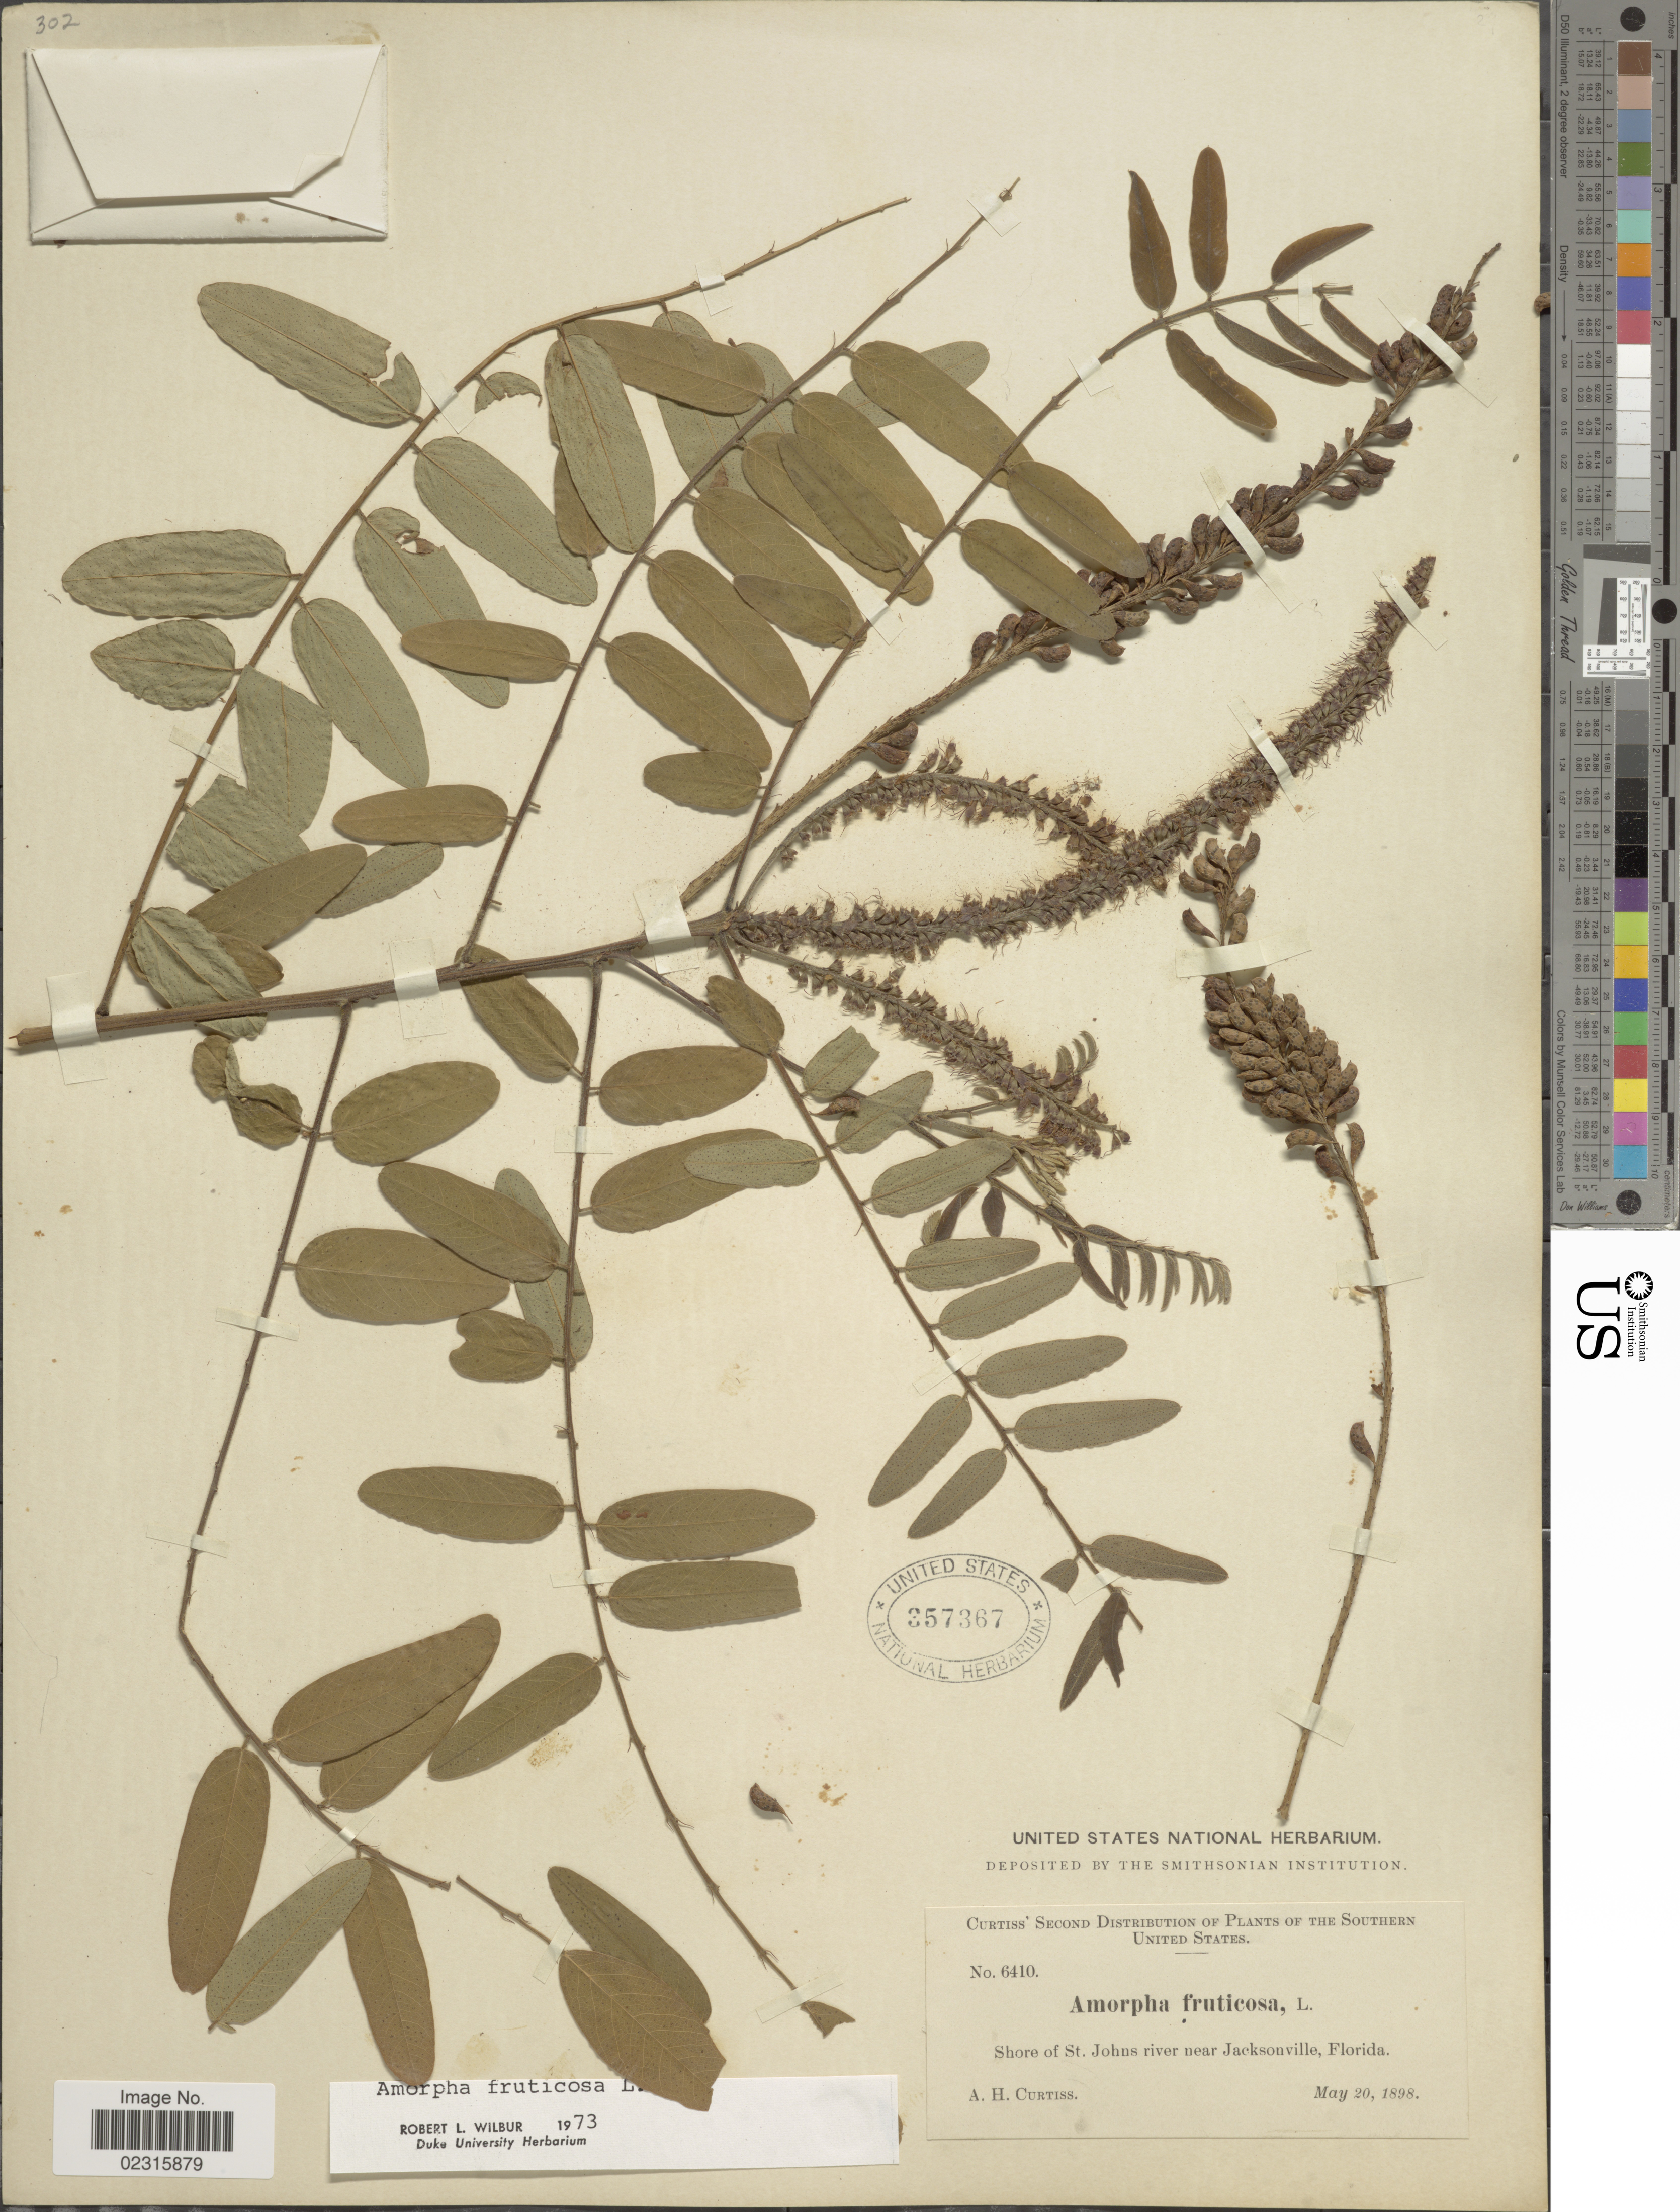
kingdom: Plantae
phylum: Tracheophyta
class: Magnoliopsida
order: Fabales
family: Fabaceae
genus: Amorpha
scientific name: Amorpha fruticosa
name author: L.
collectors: A. H. Curtiss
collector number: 6410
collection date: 1898-05-20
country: United States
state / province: Florida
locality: Shore of St. Johns river near Jacksonville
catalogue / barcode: US 357367